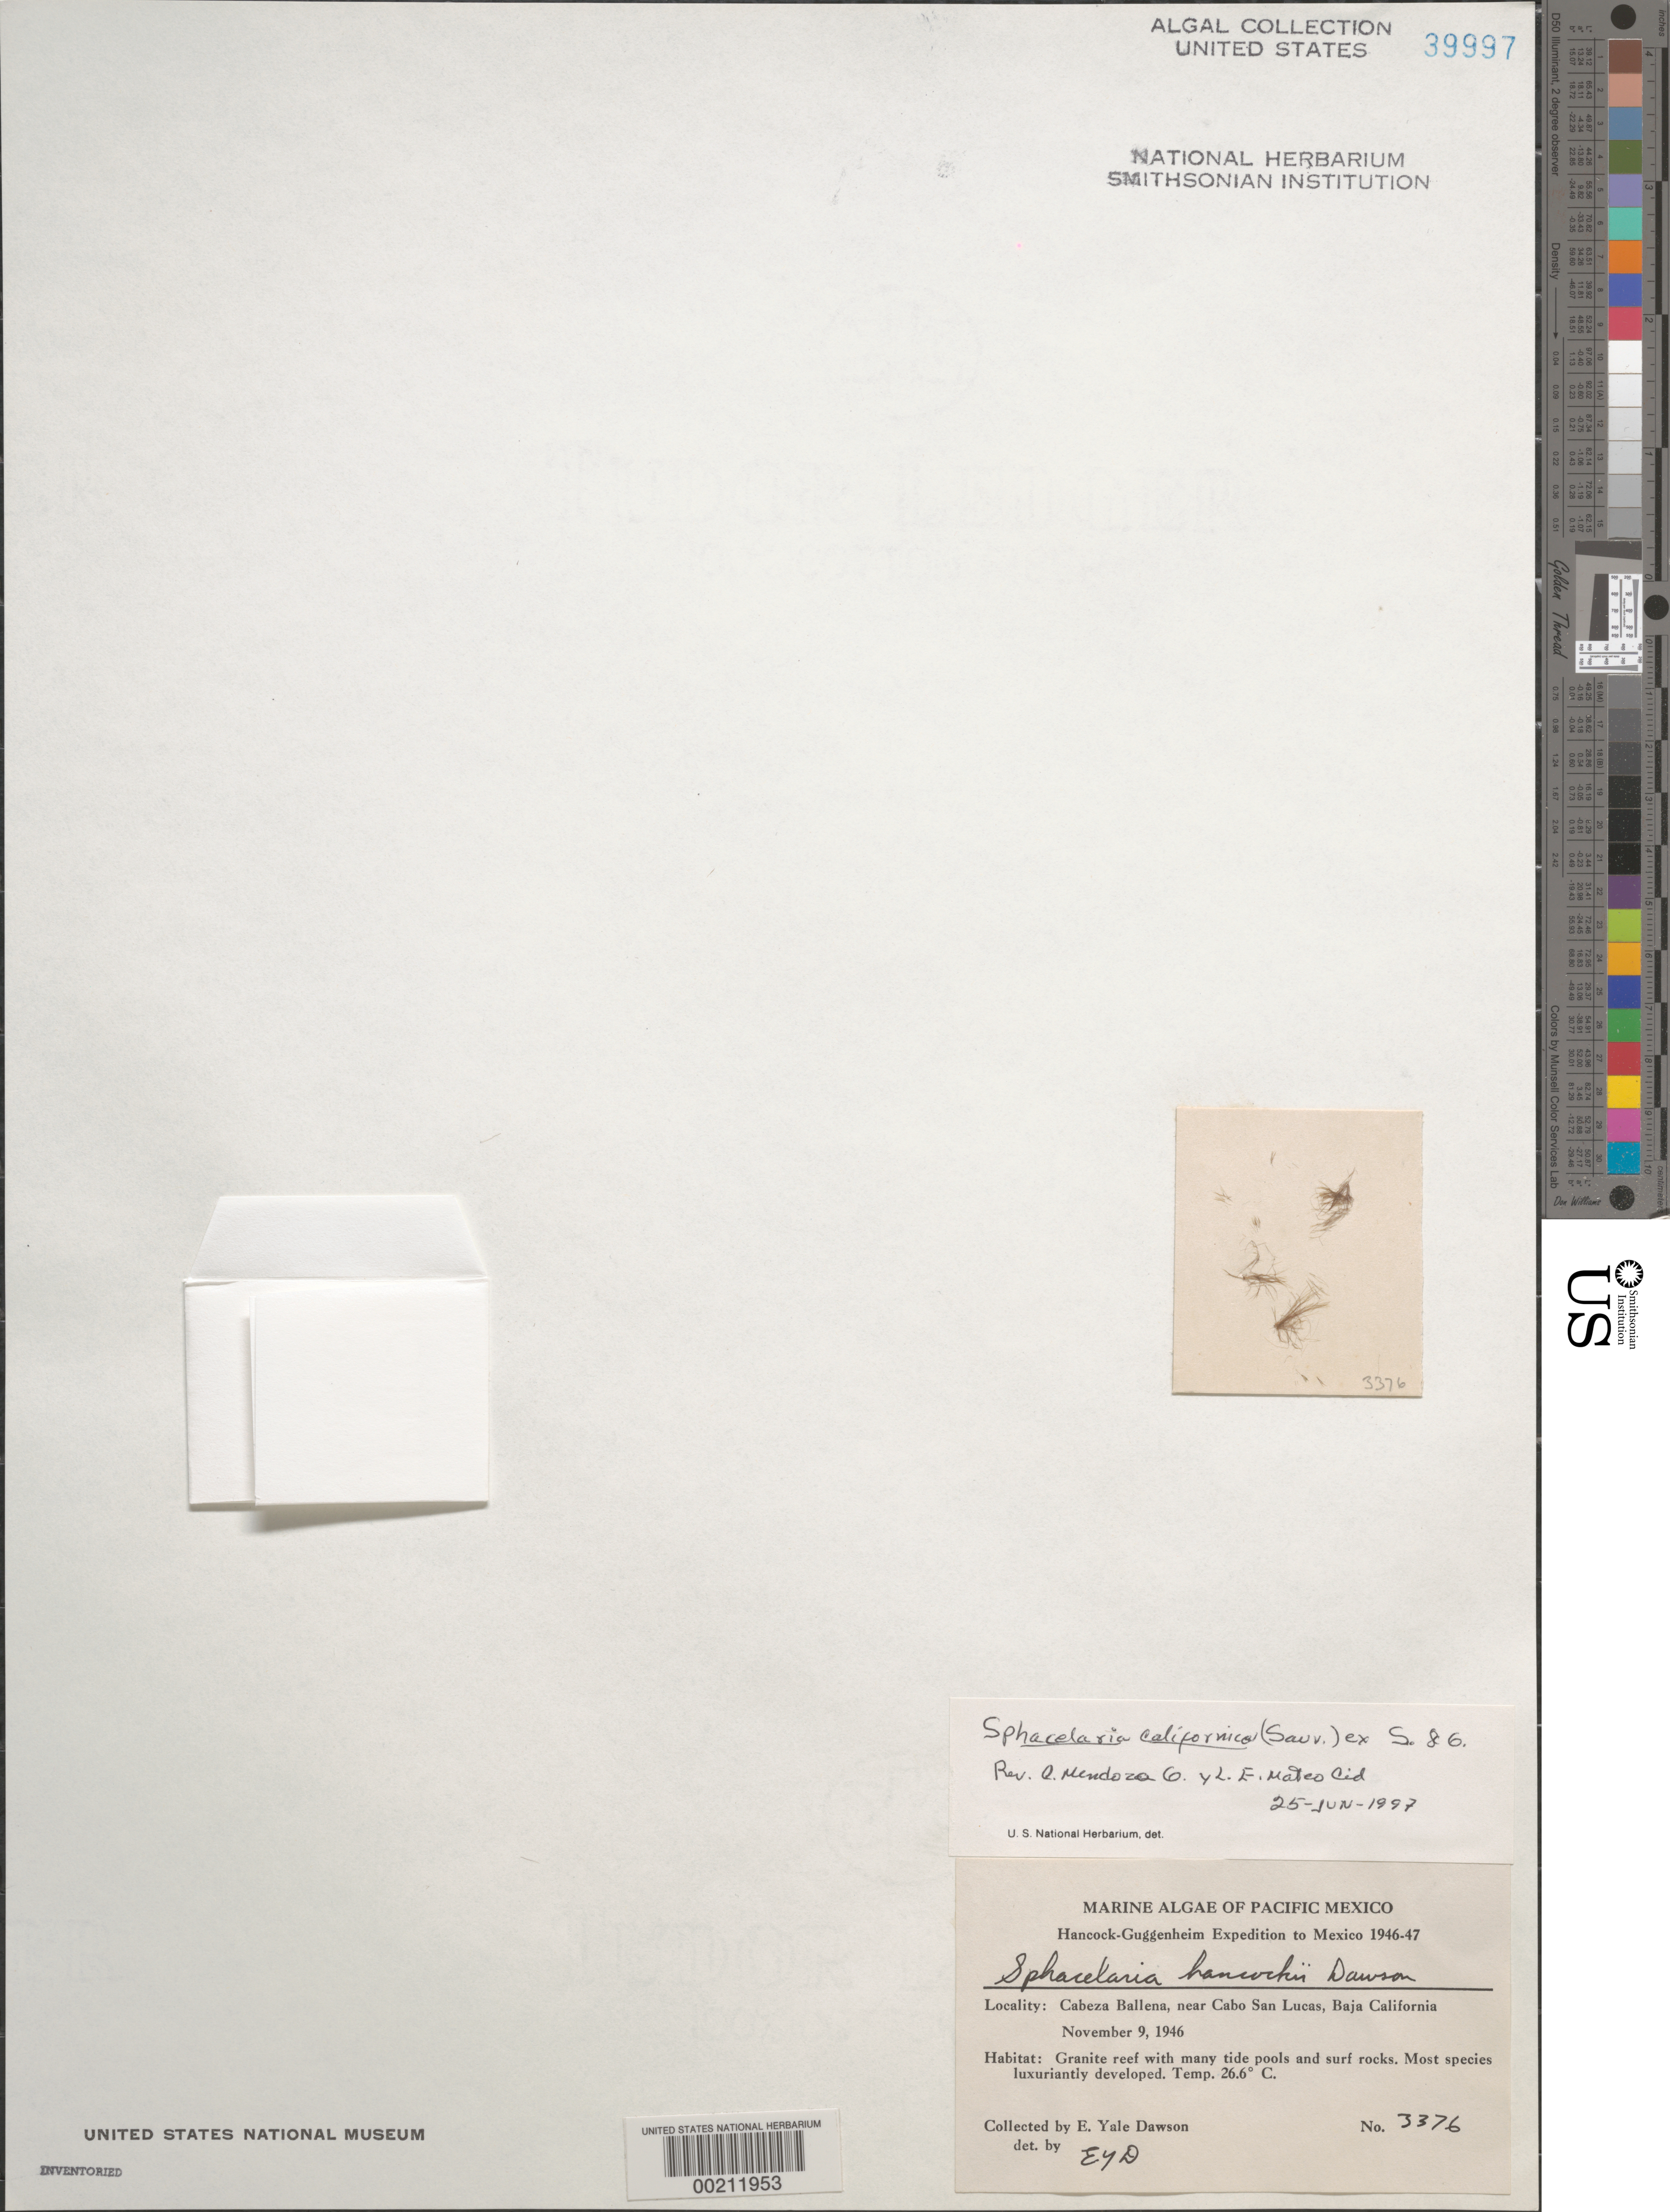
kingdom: Chromista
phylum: Ochrophyta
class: Phaeophyceae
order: Sphacelariales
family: Sphacelariaceae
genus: Sphacelaria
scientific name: Sphacelaria novaehollandiae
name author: G. Sond.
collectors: E. Y. Dawson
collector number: EYD 3376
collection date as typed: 09 Nov 1946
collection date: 1946-11-09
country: Mexico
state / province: Baja California Sur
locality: Cabeza Ballena, near Cabo San Lucas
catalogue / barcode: US 39997